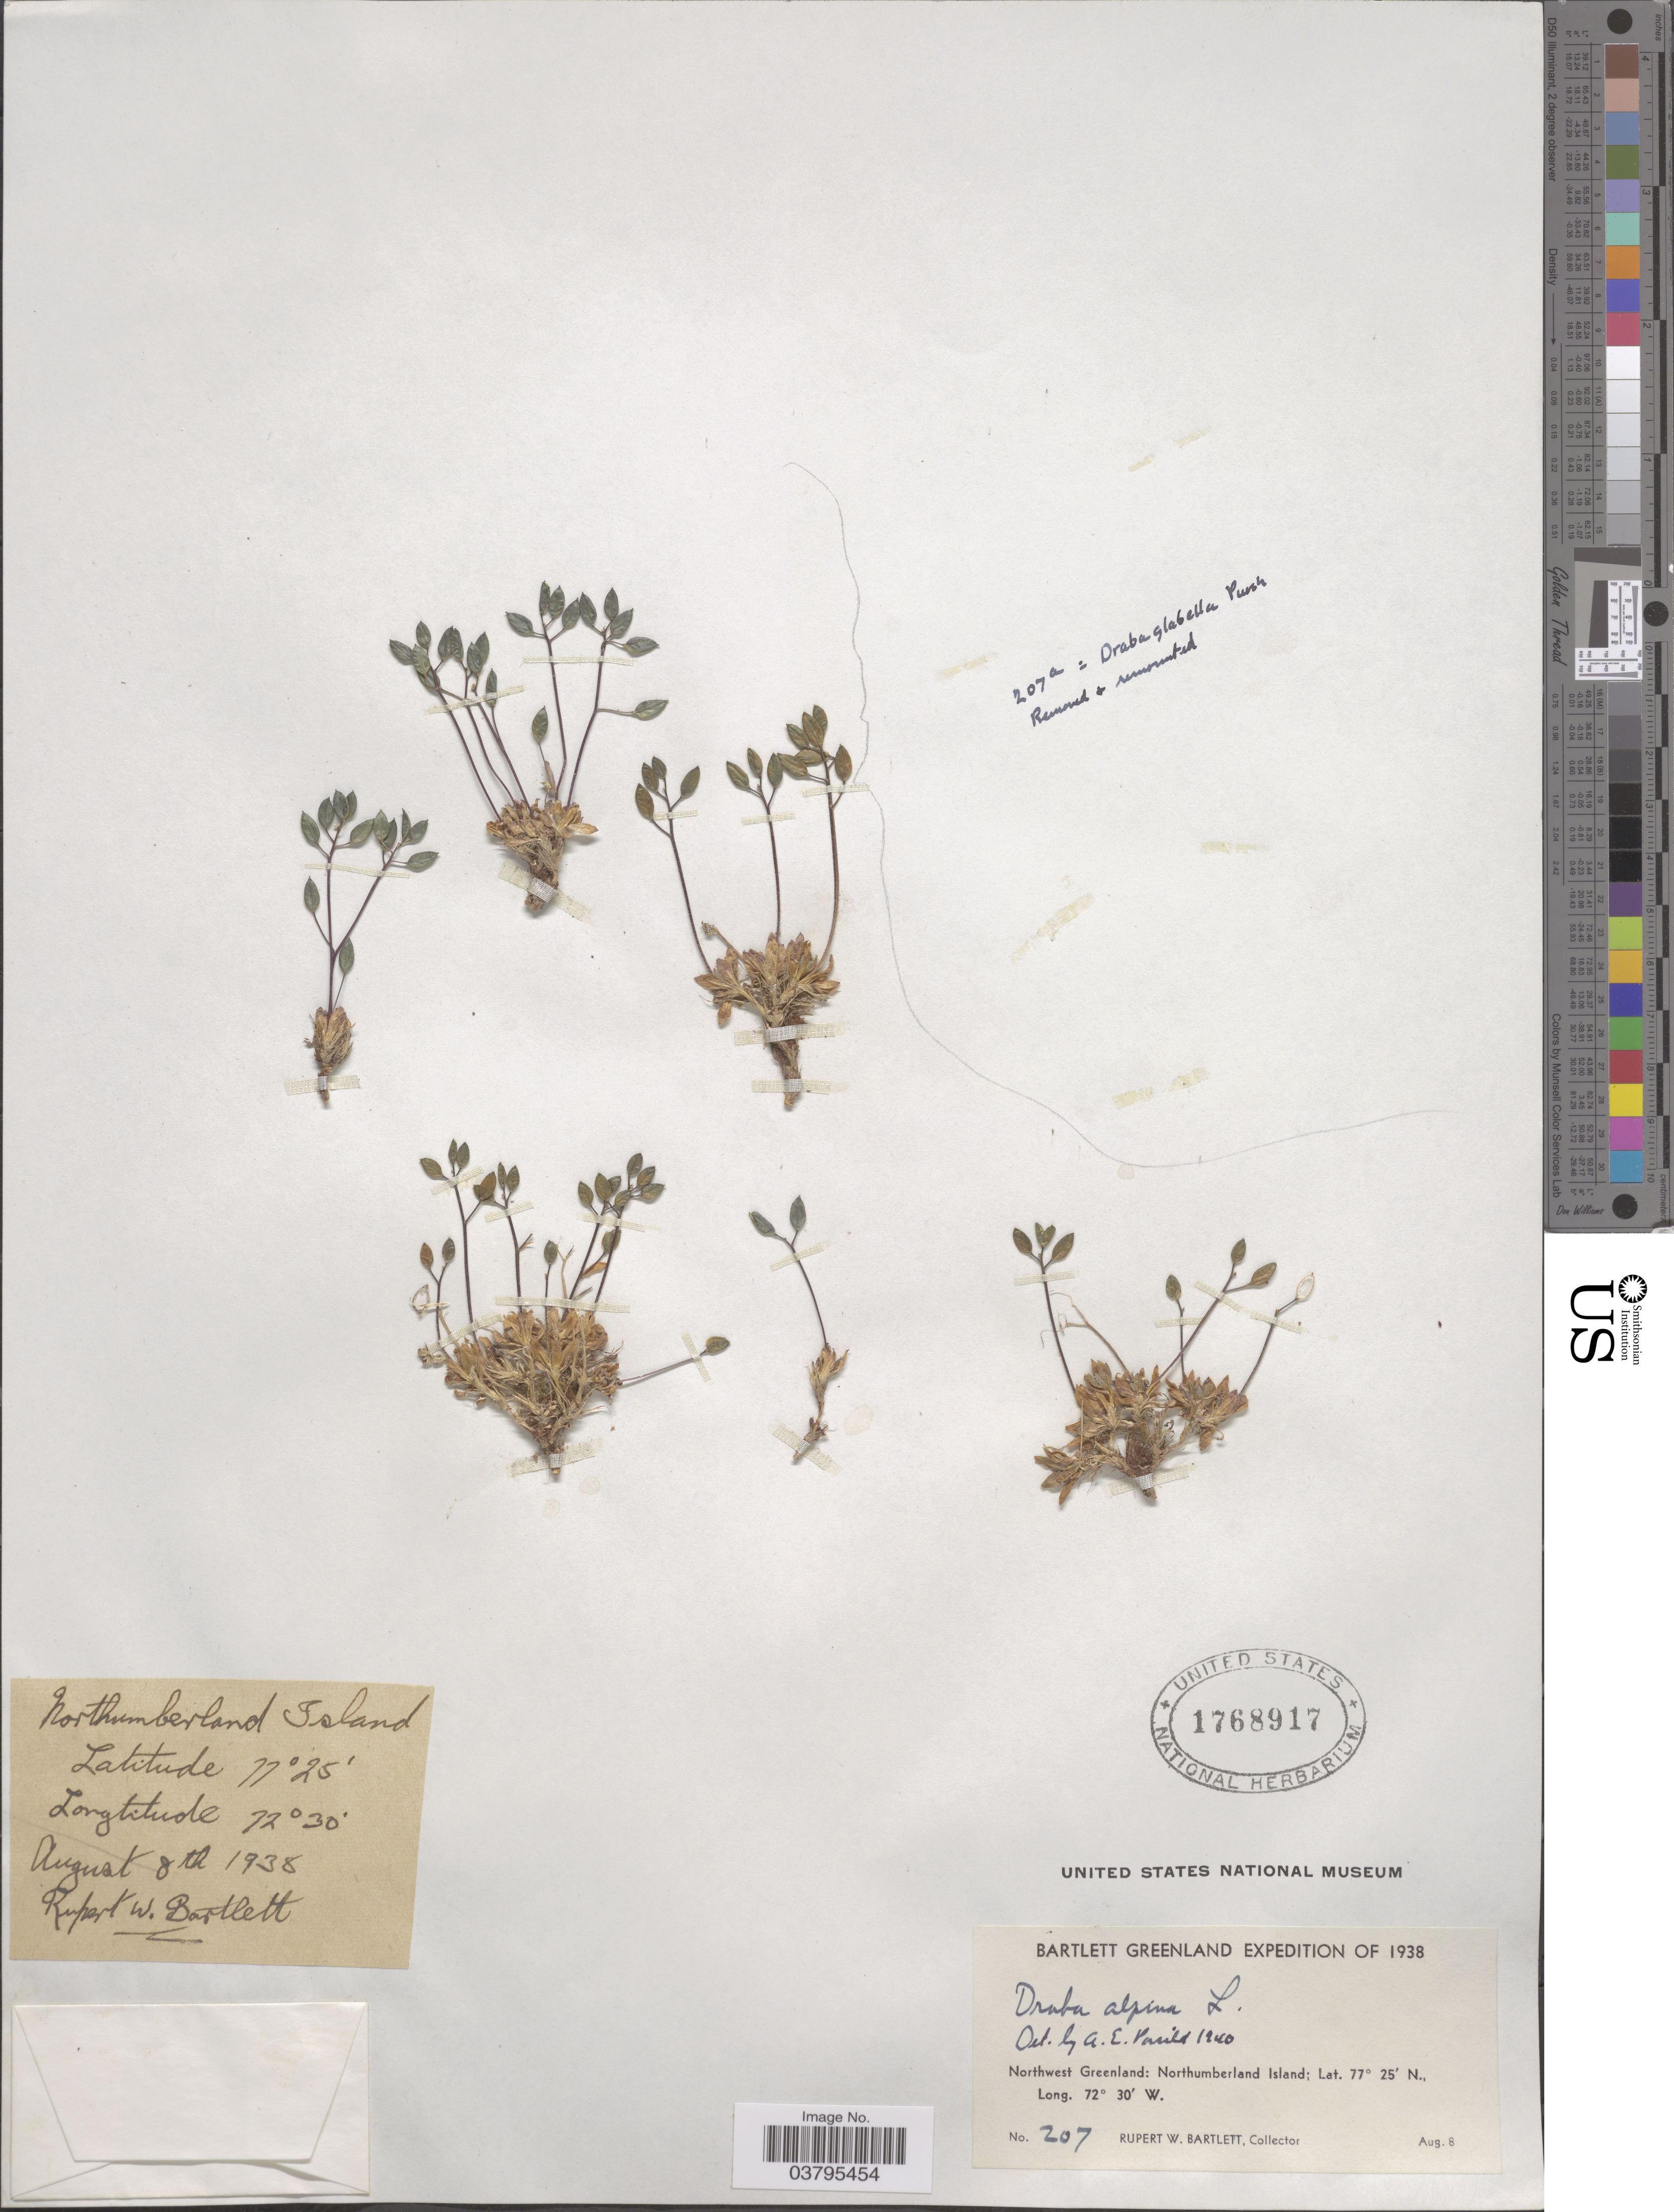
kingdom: Plantae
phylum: Tracheophyta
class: Magnoliopsida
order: Brassicales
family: Brassicaceae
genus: Draba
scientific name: Draba alpina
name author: L.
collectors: R. W. Bartlett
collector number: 207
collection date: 1938-08-08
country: Greenland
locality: Northwest Greenland: Northumberland Island.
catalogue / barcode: US 1768917